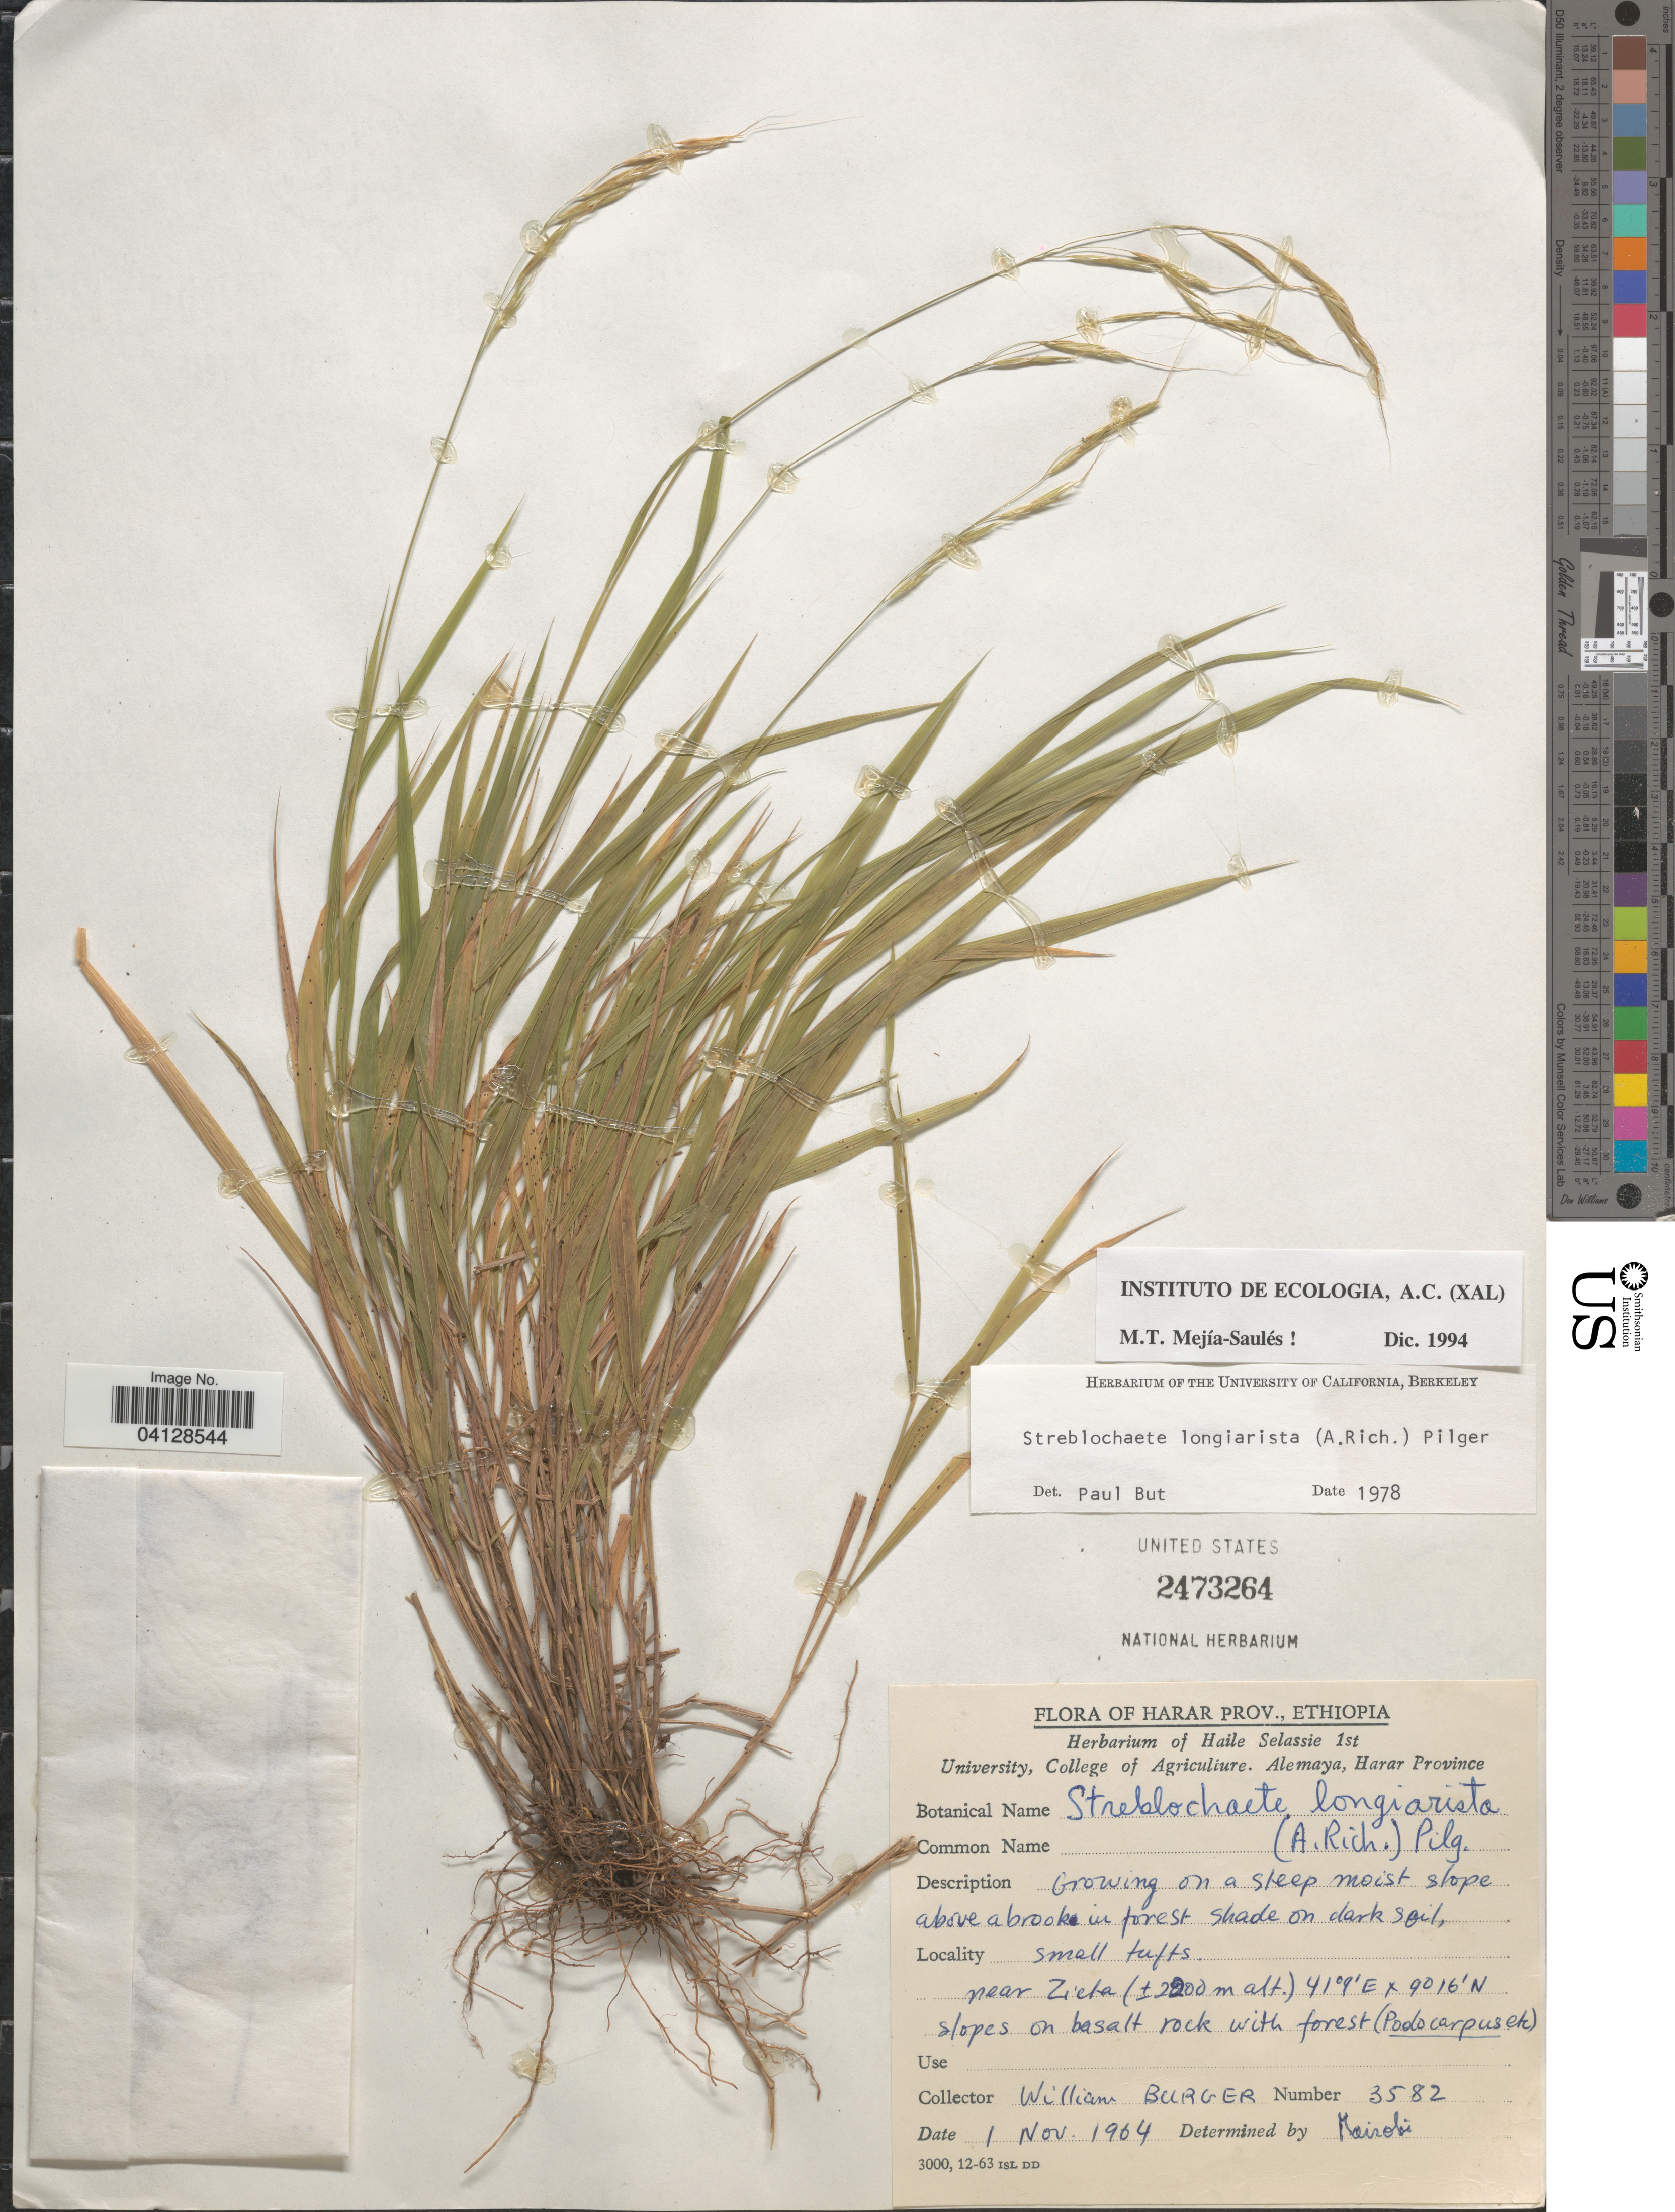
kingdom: Plantae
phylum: Tracheophyta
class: Liliopsida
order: Poales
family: Poaceae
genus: Streblochaete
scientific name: Streblochaete longiarista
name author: (A. Rich.) Pilg.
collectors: W. Burger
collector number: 3582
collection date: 1964-11-01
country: Ethiopia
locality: Harar Prov. Near Zieta.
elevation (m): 2200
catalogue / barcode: US 2473264